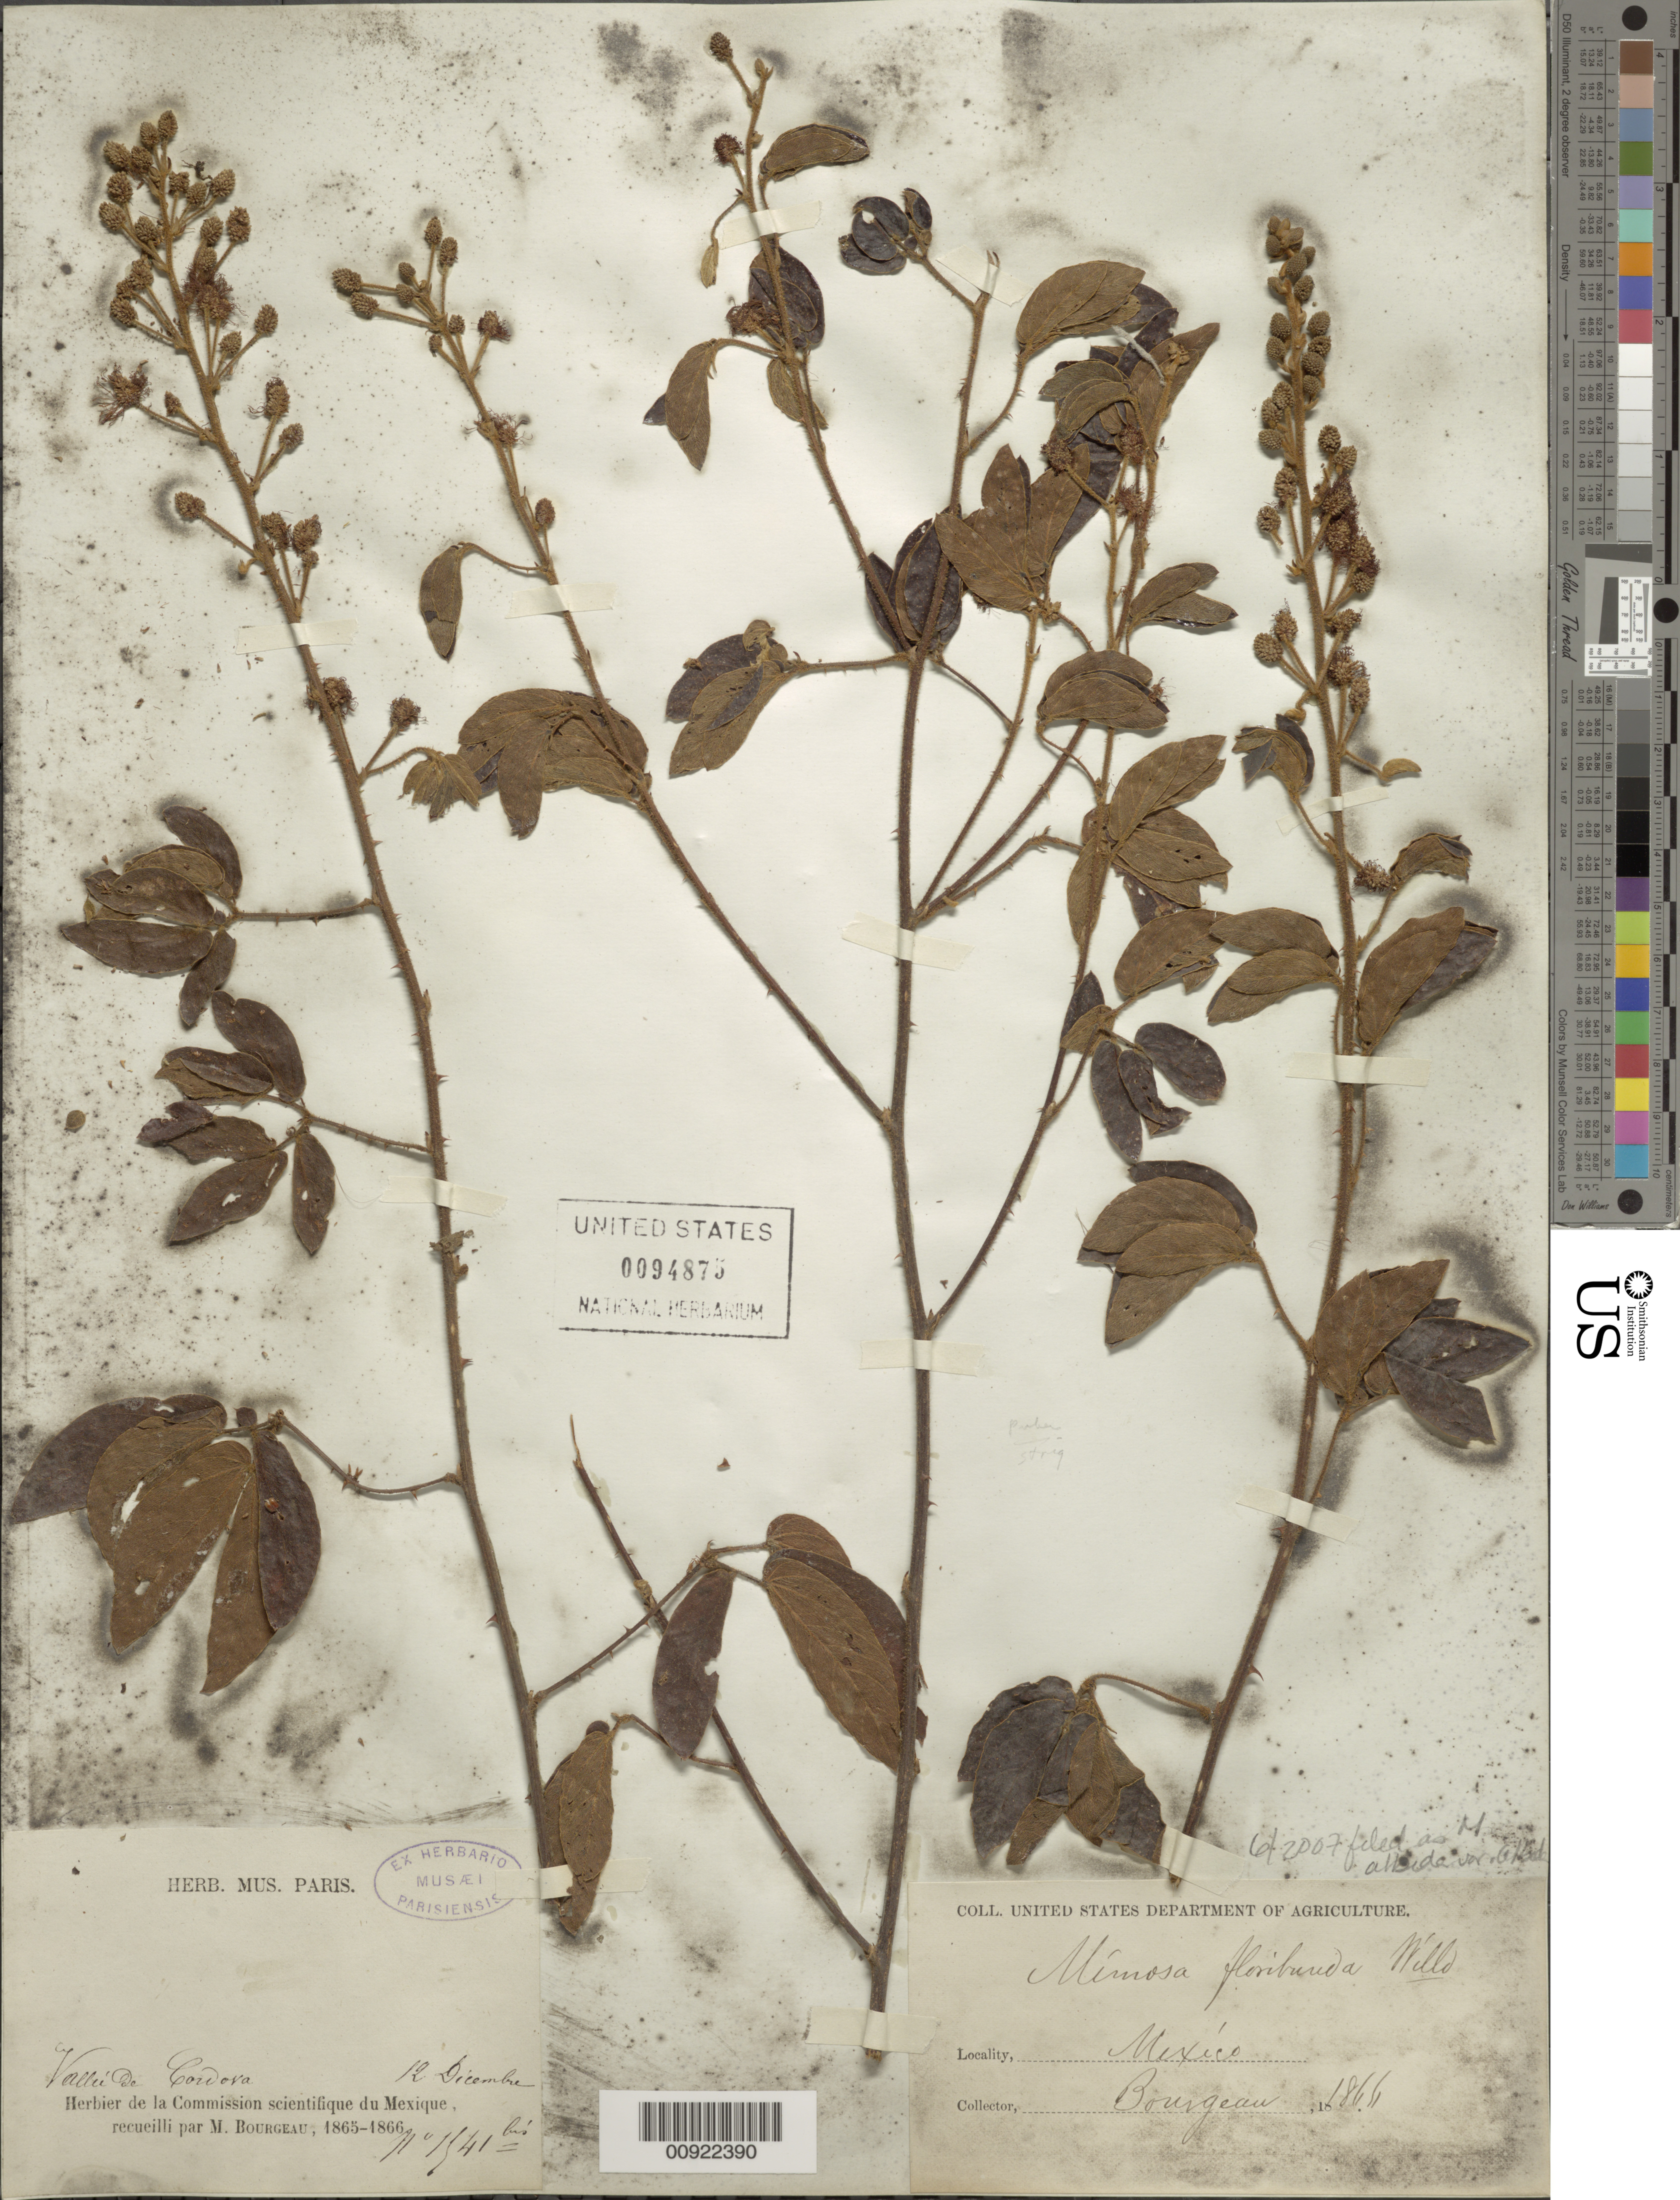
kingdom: Plantae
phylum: Tracheophyta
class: Magnoliopsida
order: Fabales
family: Fabaceae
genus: Mimosa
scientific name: Mimosa albida var. albida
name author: Humb. & Bonpl. ex Willd.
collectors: E. Bourgeau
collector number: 1541 bis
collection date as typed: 12 Dec 1866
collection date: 1866-12-12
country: Mexico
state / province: Veracruz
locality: Vallée de Cordova.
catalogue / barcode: US 94875